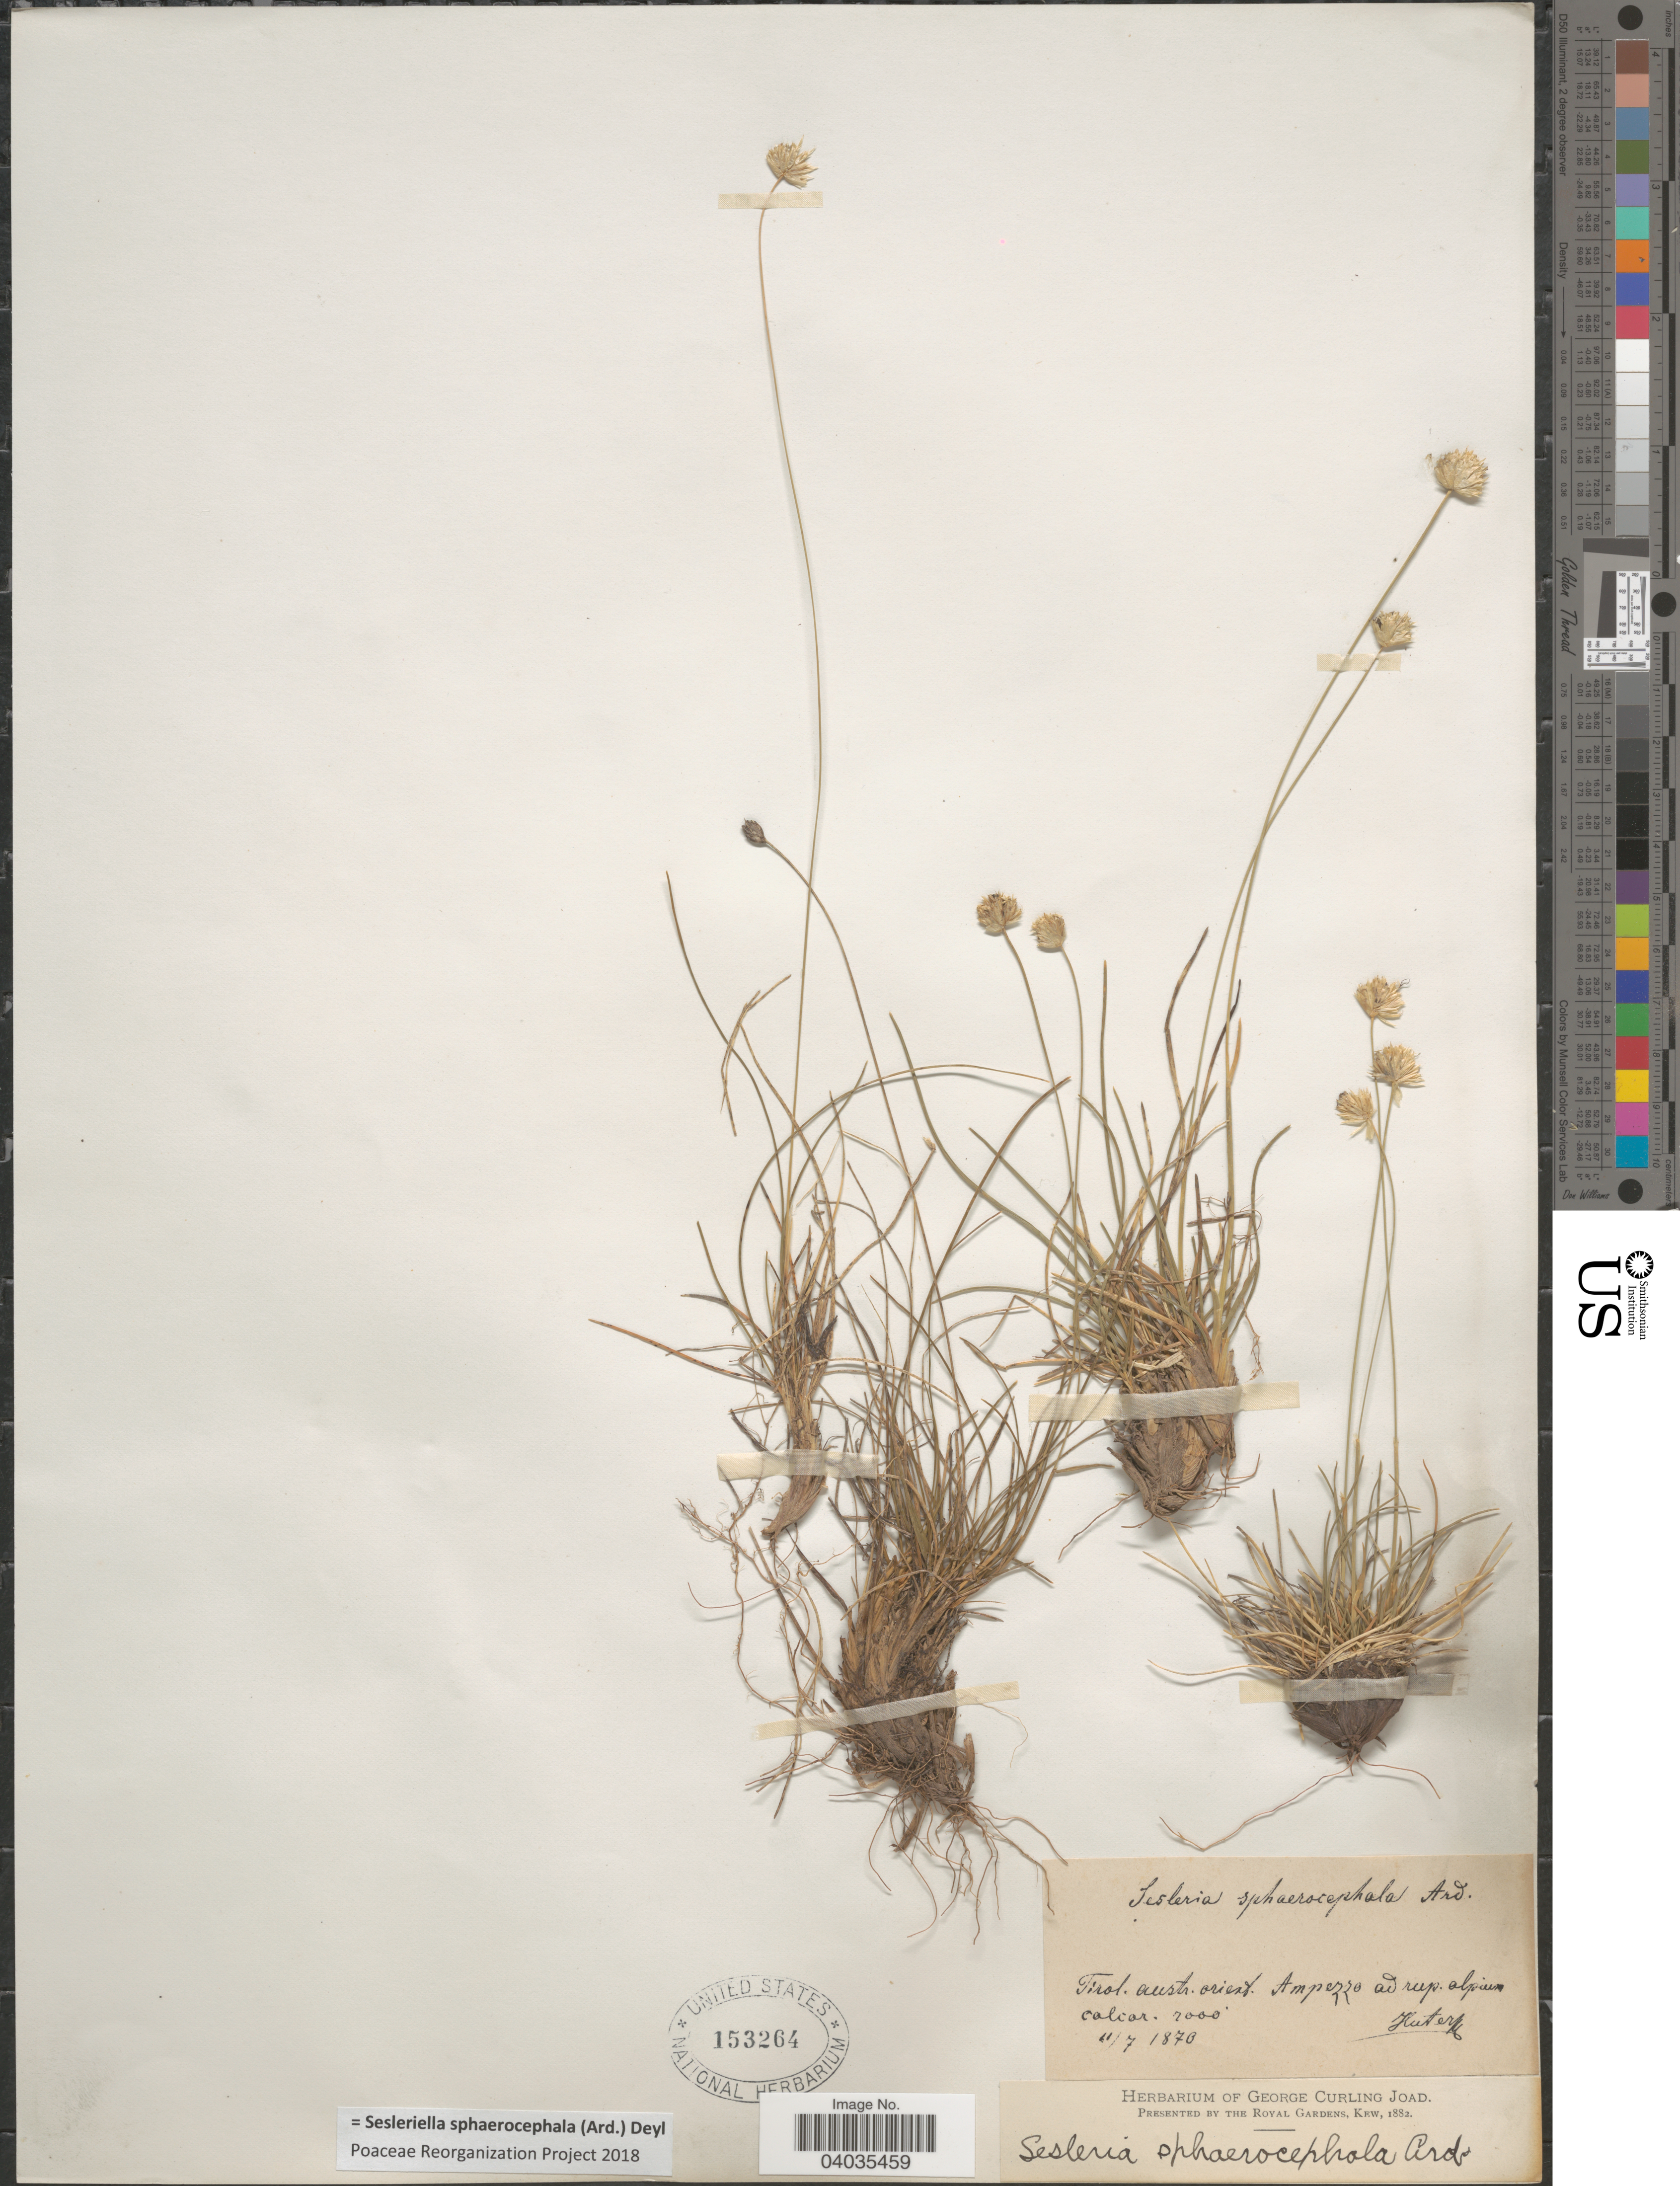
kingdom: Plantae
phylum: Tracheophyta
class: Liliopsida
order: Poales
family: Poaceae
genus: Sesleriella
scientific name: Sesleriella sphaerocephala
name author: (Ard.) Deyl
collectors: -. Huter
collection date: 1870-07-11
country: Italy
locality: Tirol. austr. orient. Ampezzo ad rup. alpium calcar.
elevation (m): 2134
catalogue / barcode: US 153264